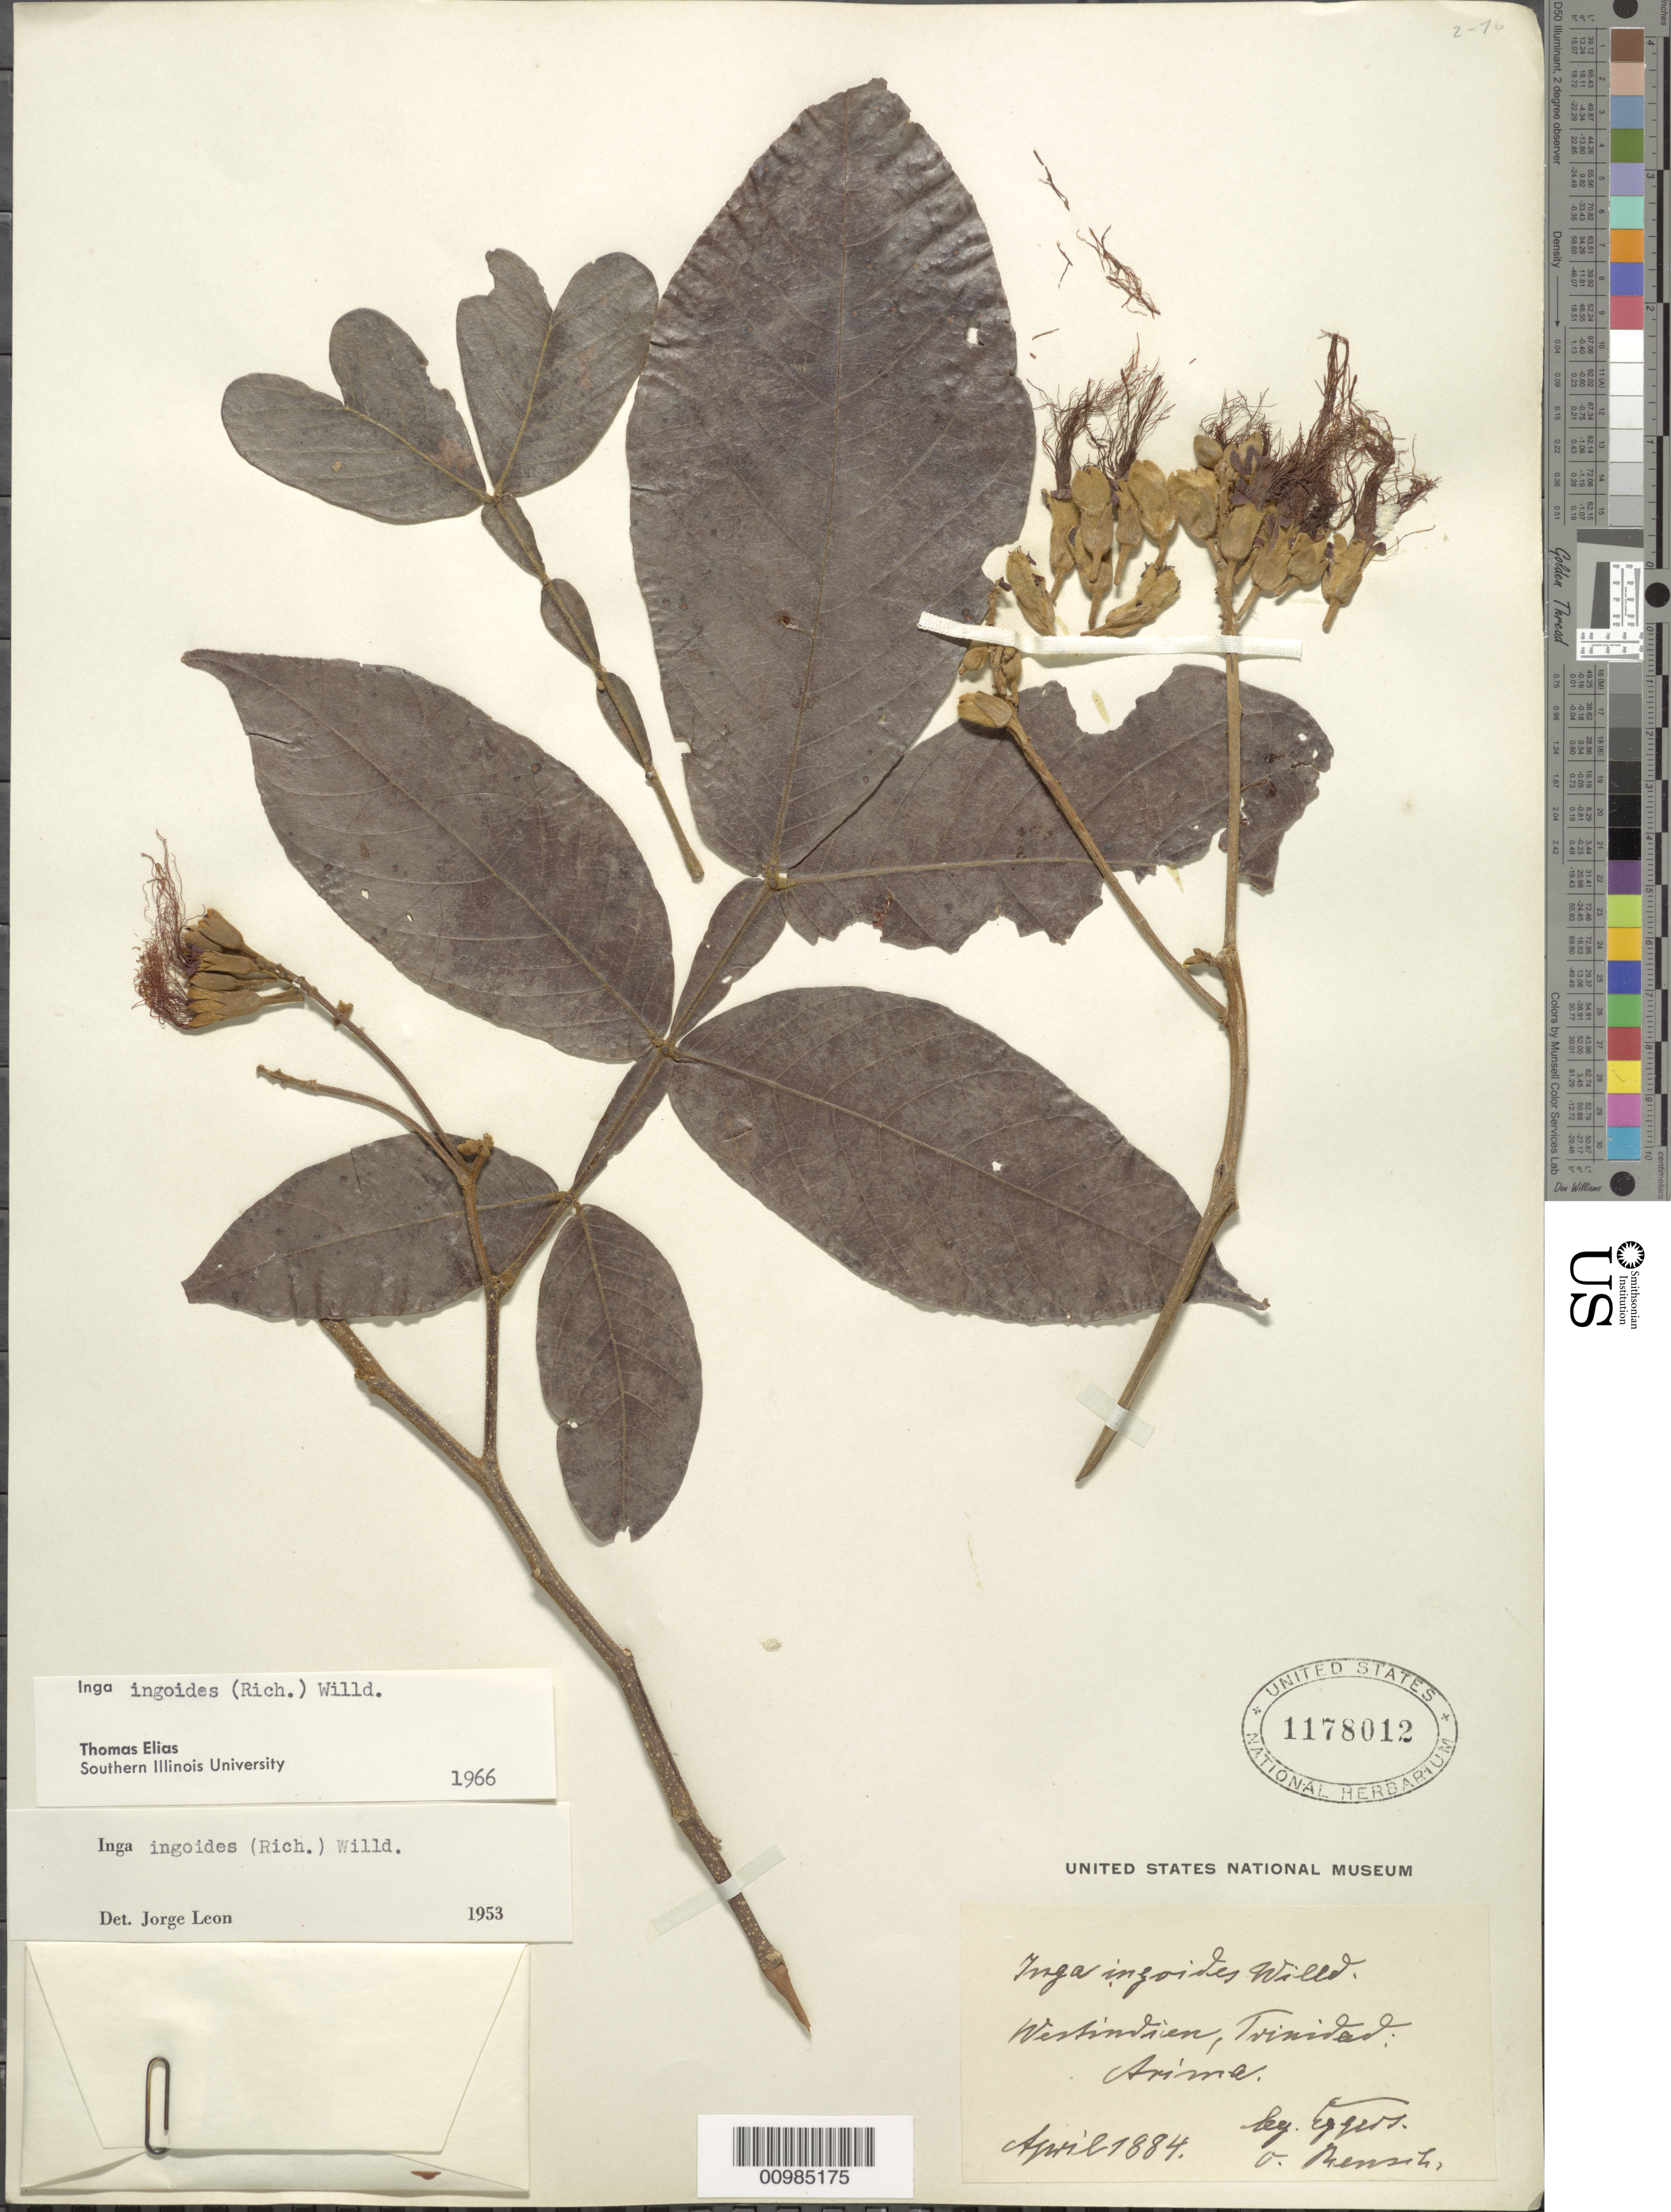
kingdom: Plantae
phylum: Tracheophyta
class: Magnoliopsida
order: Fabales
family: Fabaceae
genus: Inga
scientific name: Inga ingoides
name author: (Rich.) Willd.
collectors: H. F. A. von Eggers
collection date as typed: Apr 1884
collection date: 1884-04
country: Trinidad and Tobago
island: Trinidad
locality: Westmindien(?). Arima.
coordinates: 0 N, 0 E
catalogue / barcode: US 1178012